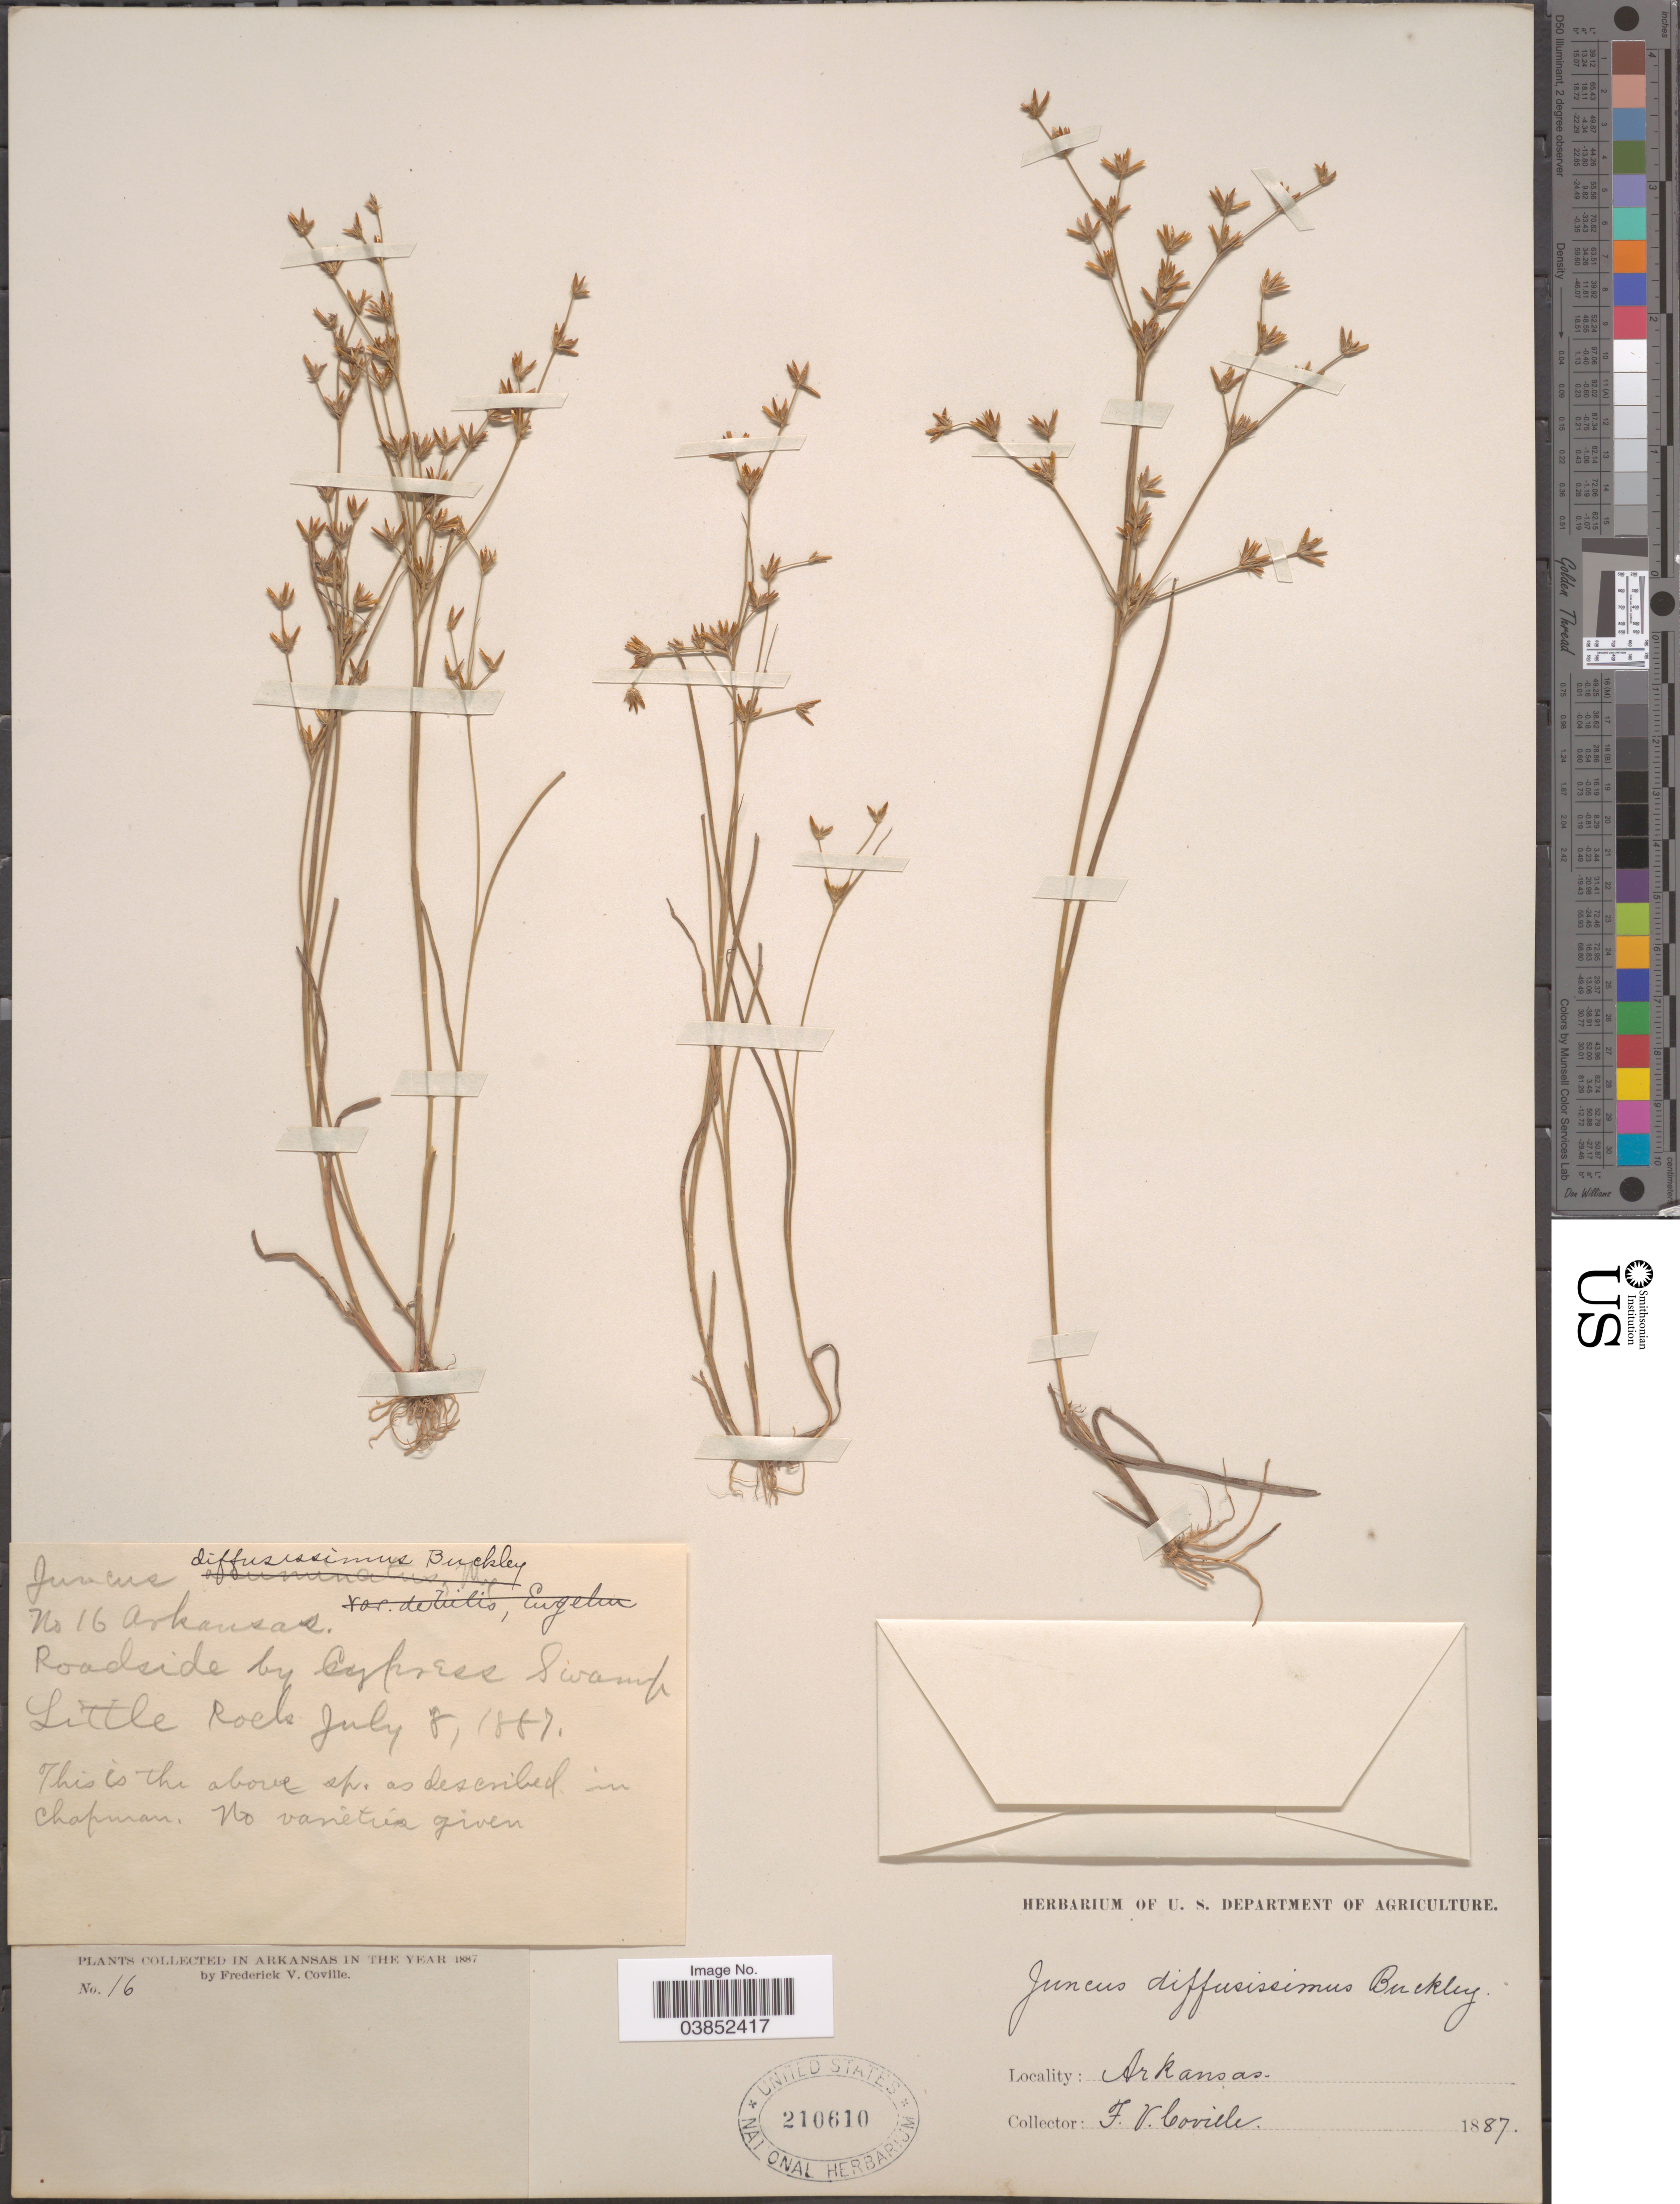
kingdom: Plantae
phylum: Tracheophyta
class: Liliopsida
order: Poales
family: Juncaceae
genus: Juncus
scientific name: Juncus diffusissimus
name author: Buckley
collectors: F. V. Coville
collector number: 16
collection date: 1887-07-08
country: United States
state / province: Arkansas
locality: Roadside by Cypress Swamp Little Rock.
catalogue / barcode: US 210610